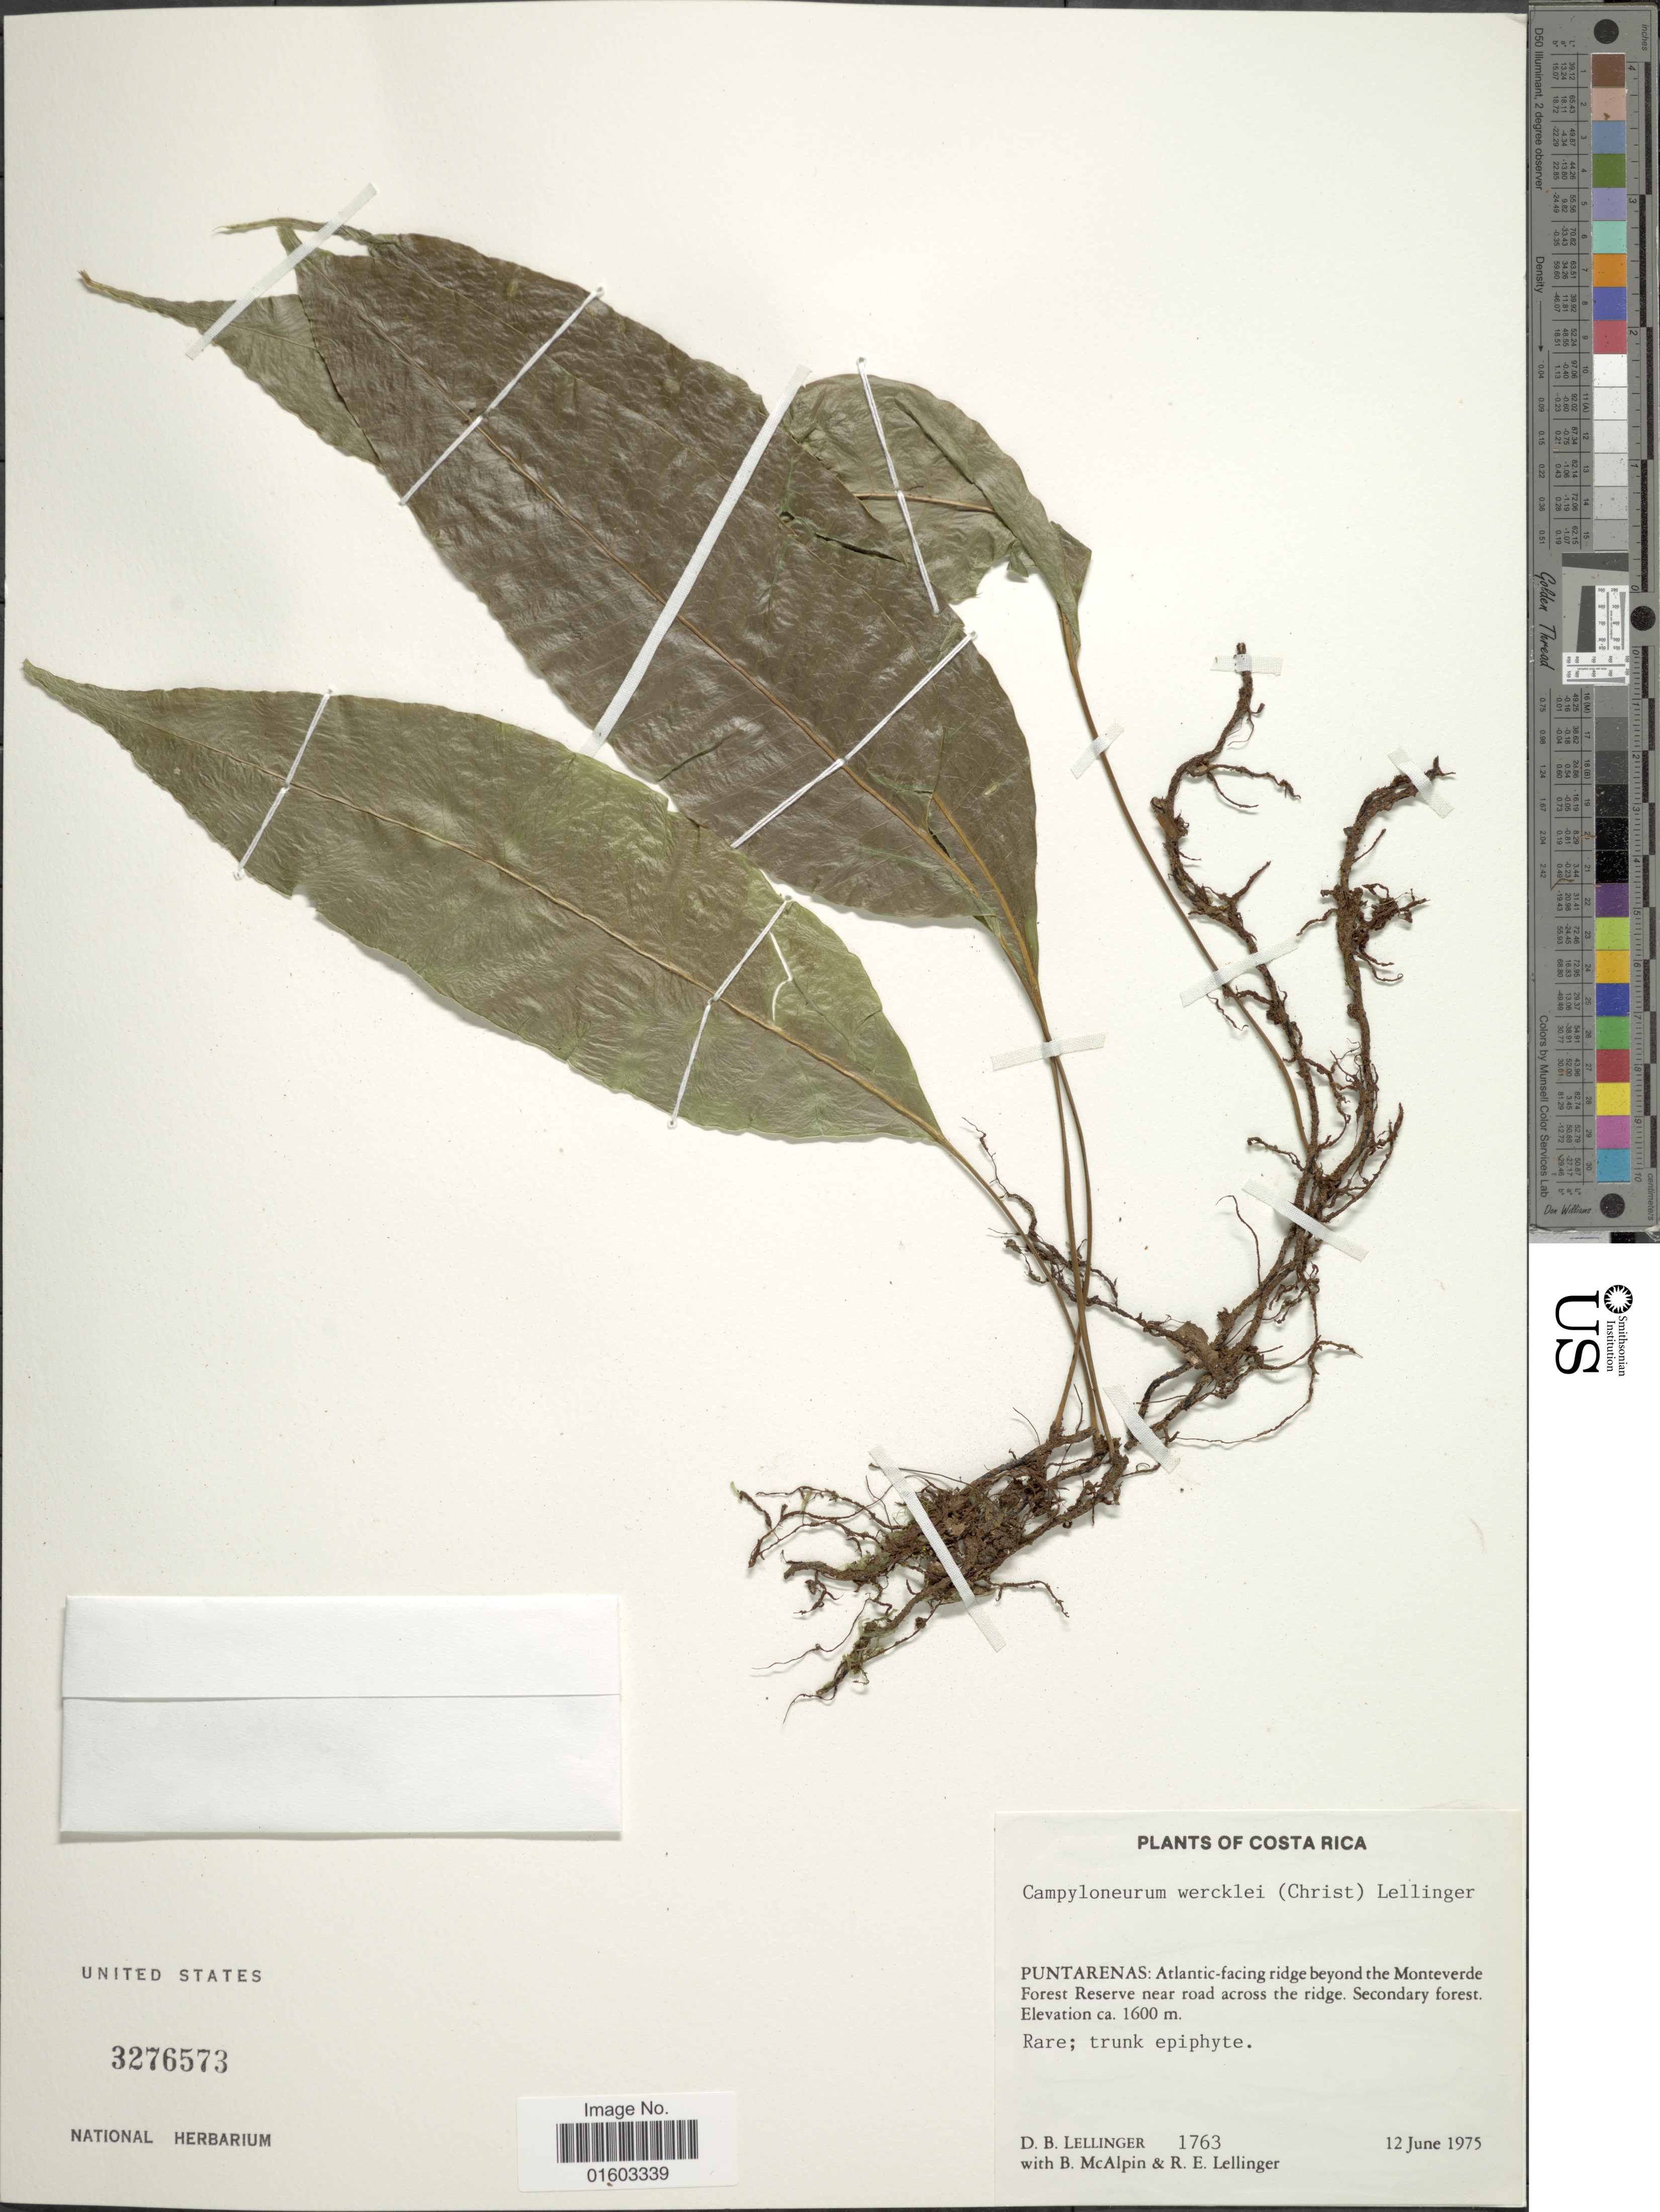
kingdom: Plantae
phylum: Tracheophyta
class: Polypodiopsida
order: Polypodiales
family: Polypodiaceae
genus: Campyloneurum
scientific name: Campyloneurum wercklei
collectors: D. B. Lellinger, B. McAlpin & R. E. Lellinger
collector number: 1763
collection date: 1975-06-12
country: Costa Rica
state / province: Puntarenas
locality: Atlantic-facing ridge beyond the Monteverde FOrest Reserve near road across the ridge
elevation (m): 1600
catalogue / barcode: US 3276573